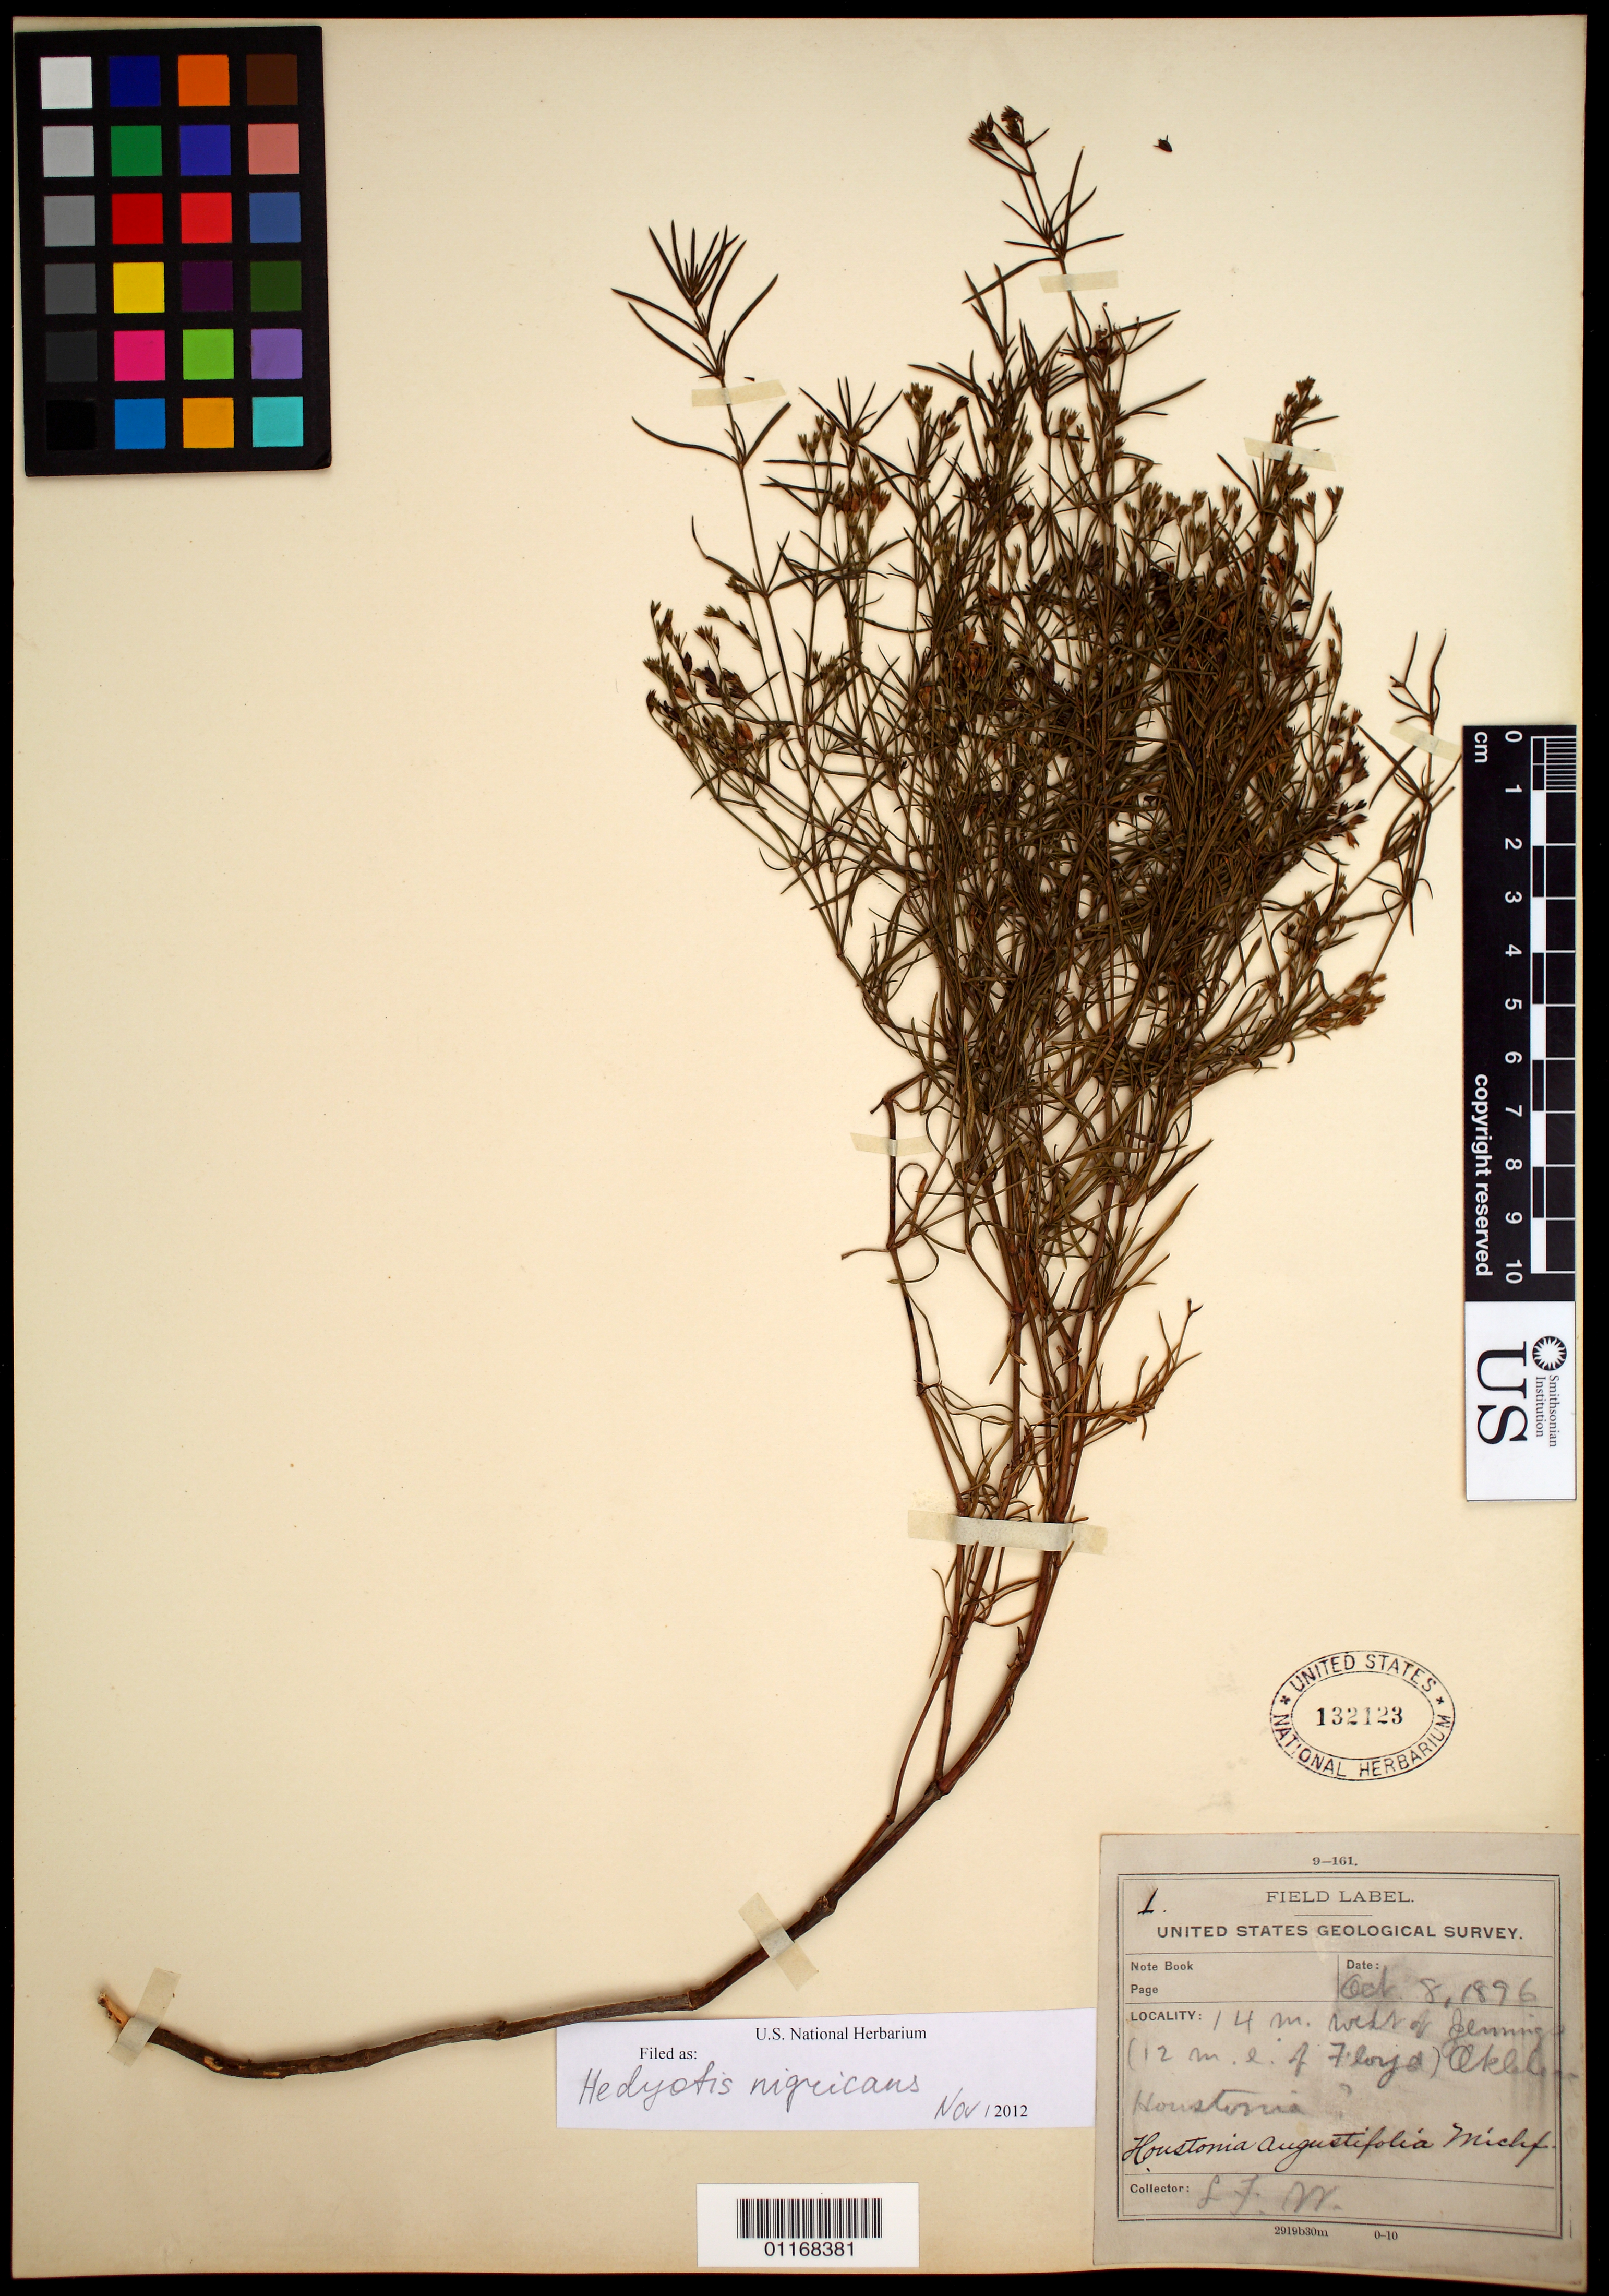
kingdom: Plantae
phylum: Tracheophyta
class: Magnoliopsida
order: Gentianales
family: Rubiaceae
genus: Hedyotis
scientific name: Hedyotis nigricans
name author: (Lam.) Fosberg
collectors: L. F. Ward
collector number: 1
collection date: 1896-10-08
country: United States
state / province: Oklahoma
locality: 12 m. E. of Floyd, 14 m. West of Jennings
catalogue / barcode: US 132123